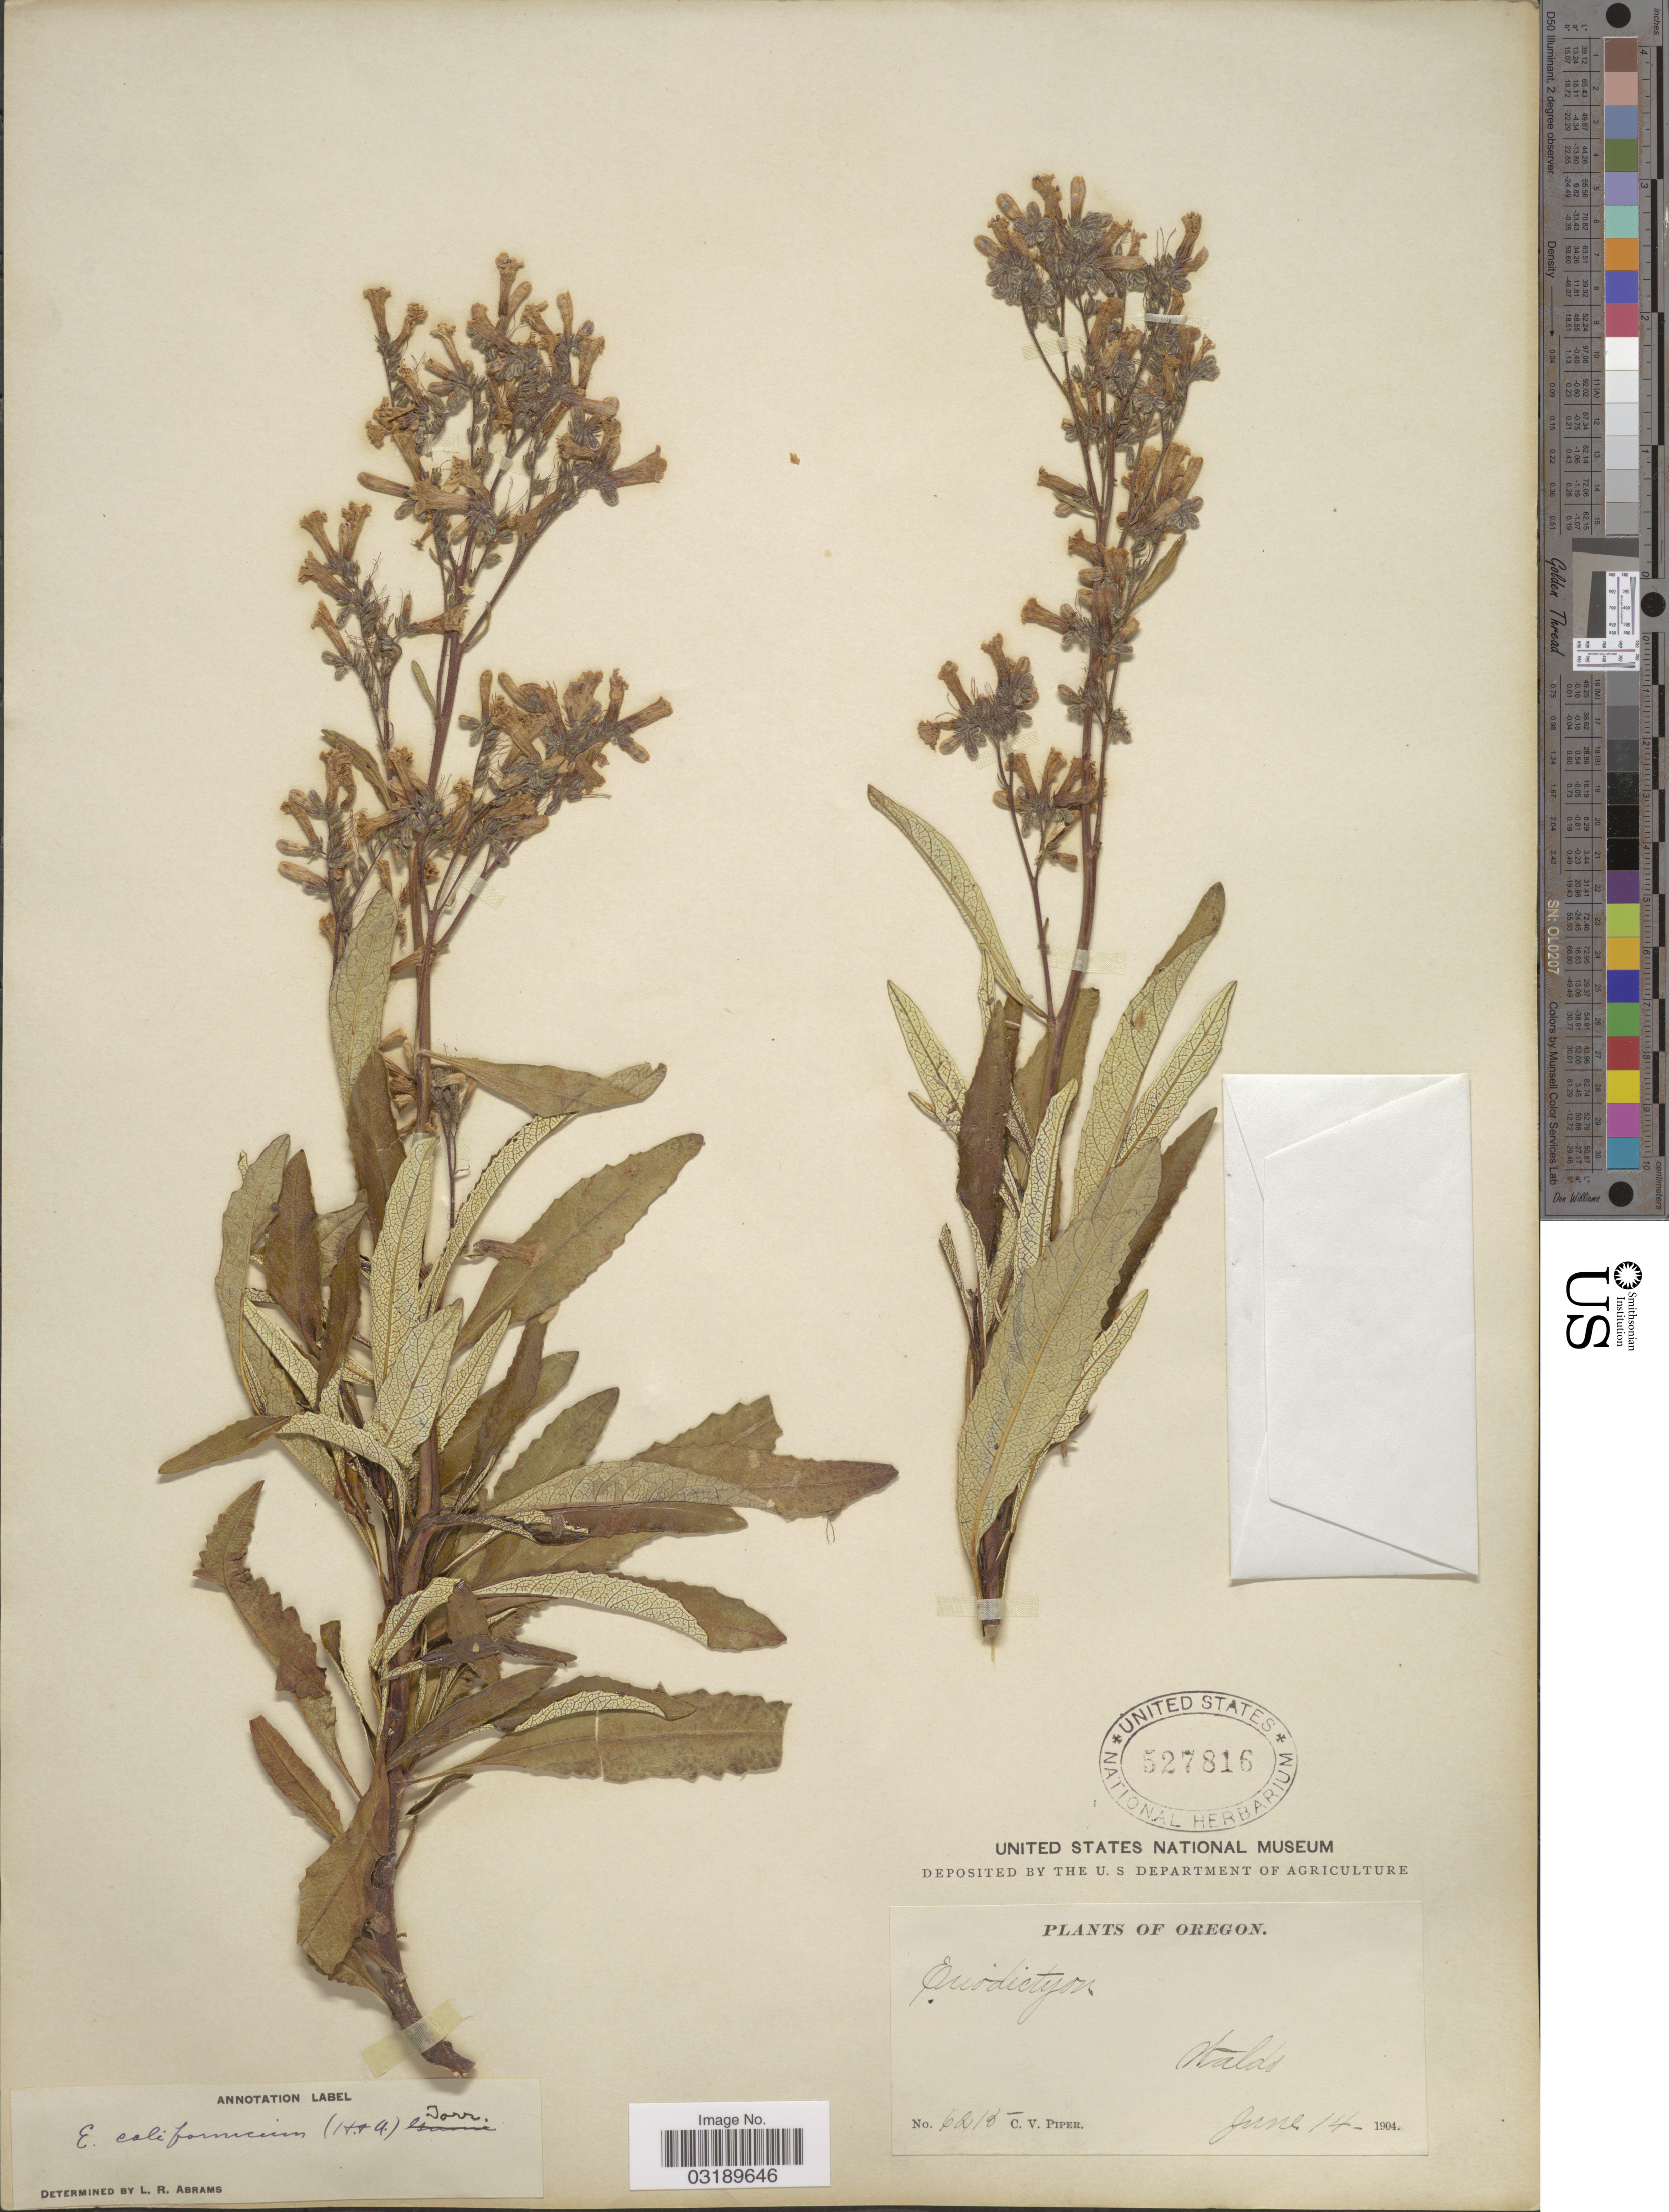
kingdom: Plantae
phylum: Tracheophyta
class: Magnoliopsida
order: Boraginales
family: Namaceae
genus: Eriodictyon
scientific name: Eriodictyon californicum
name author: (Hook. & Arn.) Torr.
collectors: C. V. Piper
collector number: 6215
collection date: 1904-06-14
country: United States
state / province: Oregon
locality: Waldo.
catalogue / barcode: US 527816